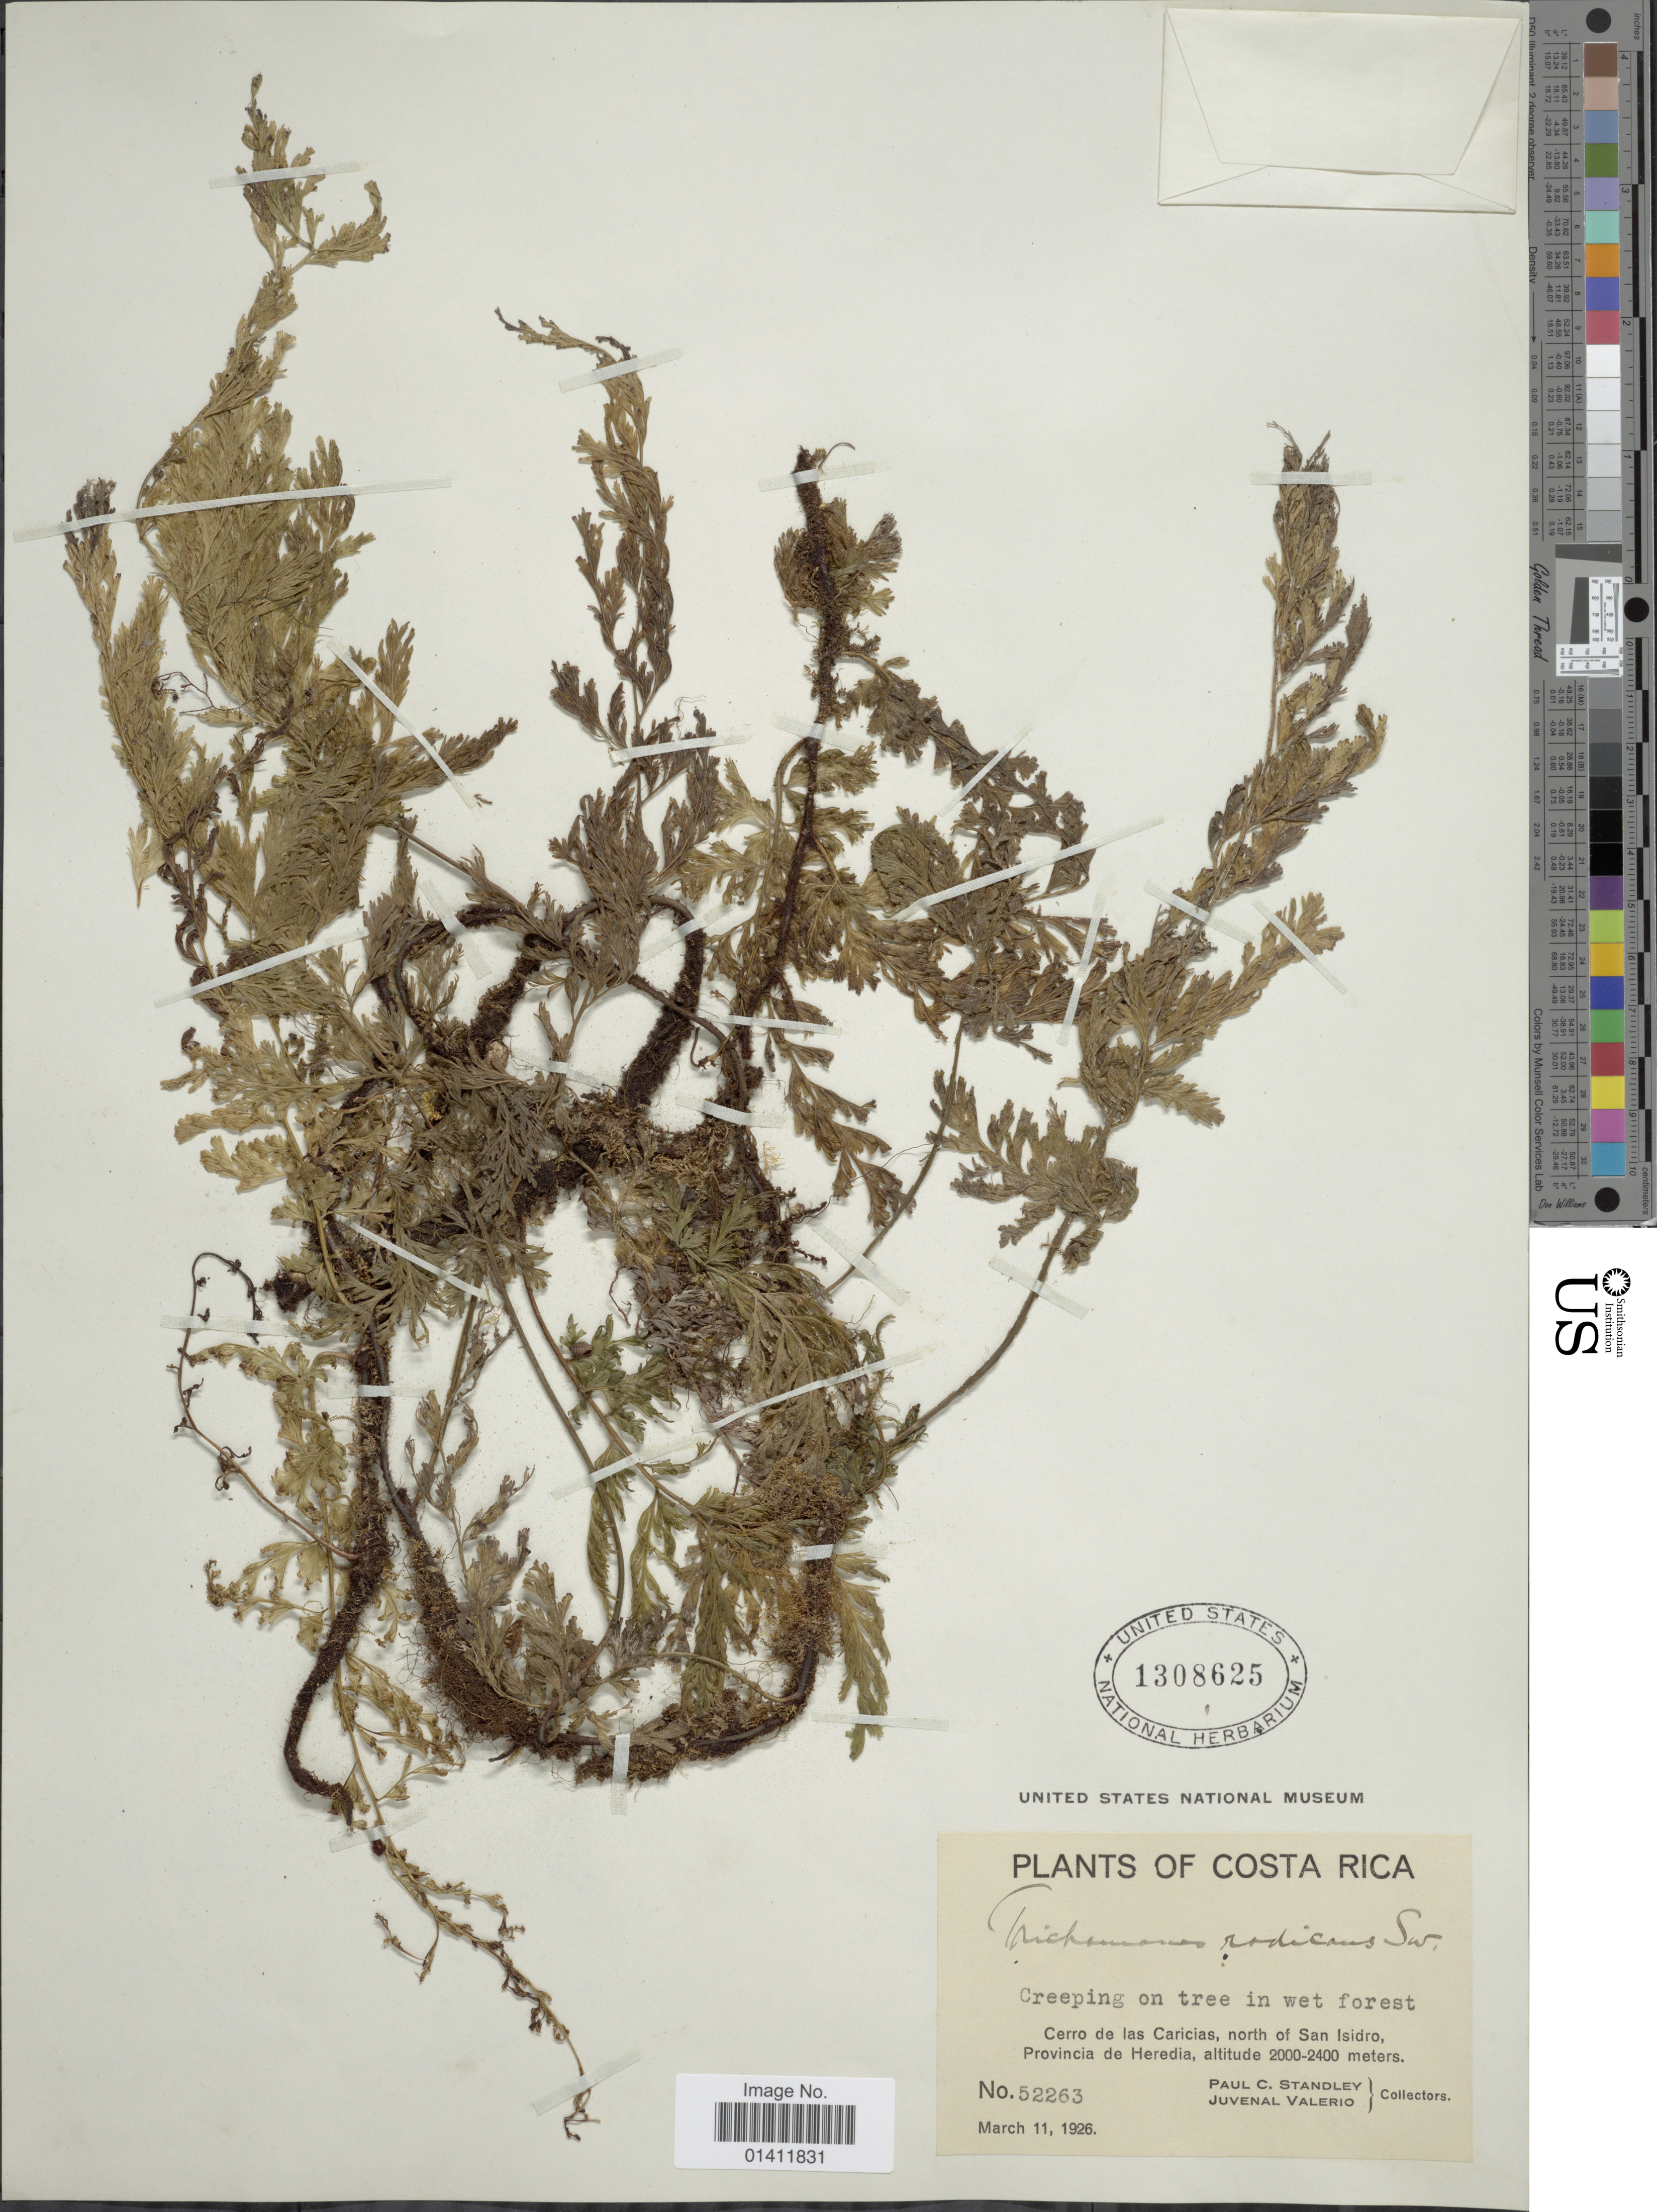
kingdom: Plantae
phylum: Tracheophyta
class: Polypodiopsida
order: Hymenophyllales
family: Hymenophyllaceae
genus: Vandenboschia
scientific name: Vandenboschia radicans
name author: (Sw.) Copel.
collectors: P. C. Standley & J. Valerio R.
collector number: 52263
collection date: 1926-03-11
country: Costa Rica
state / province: Heredia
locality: Cerro de las Caricias, north of San Isidro, Provincia de Heredia.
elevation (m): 2000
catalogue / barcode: US 1308625